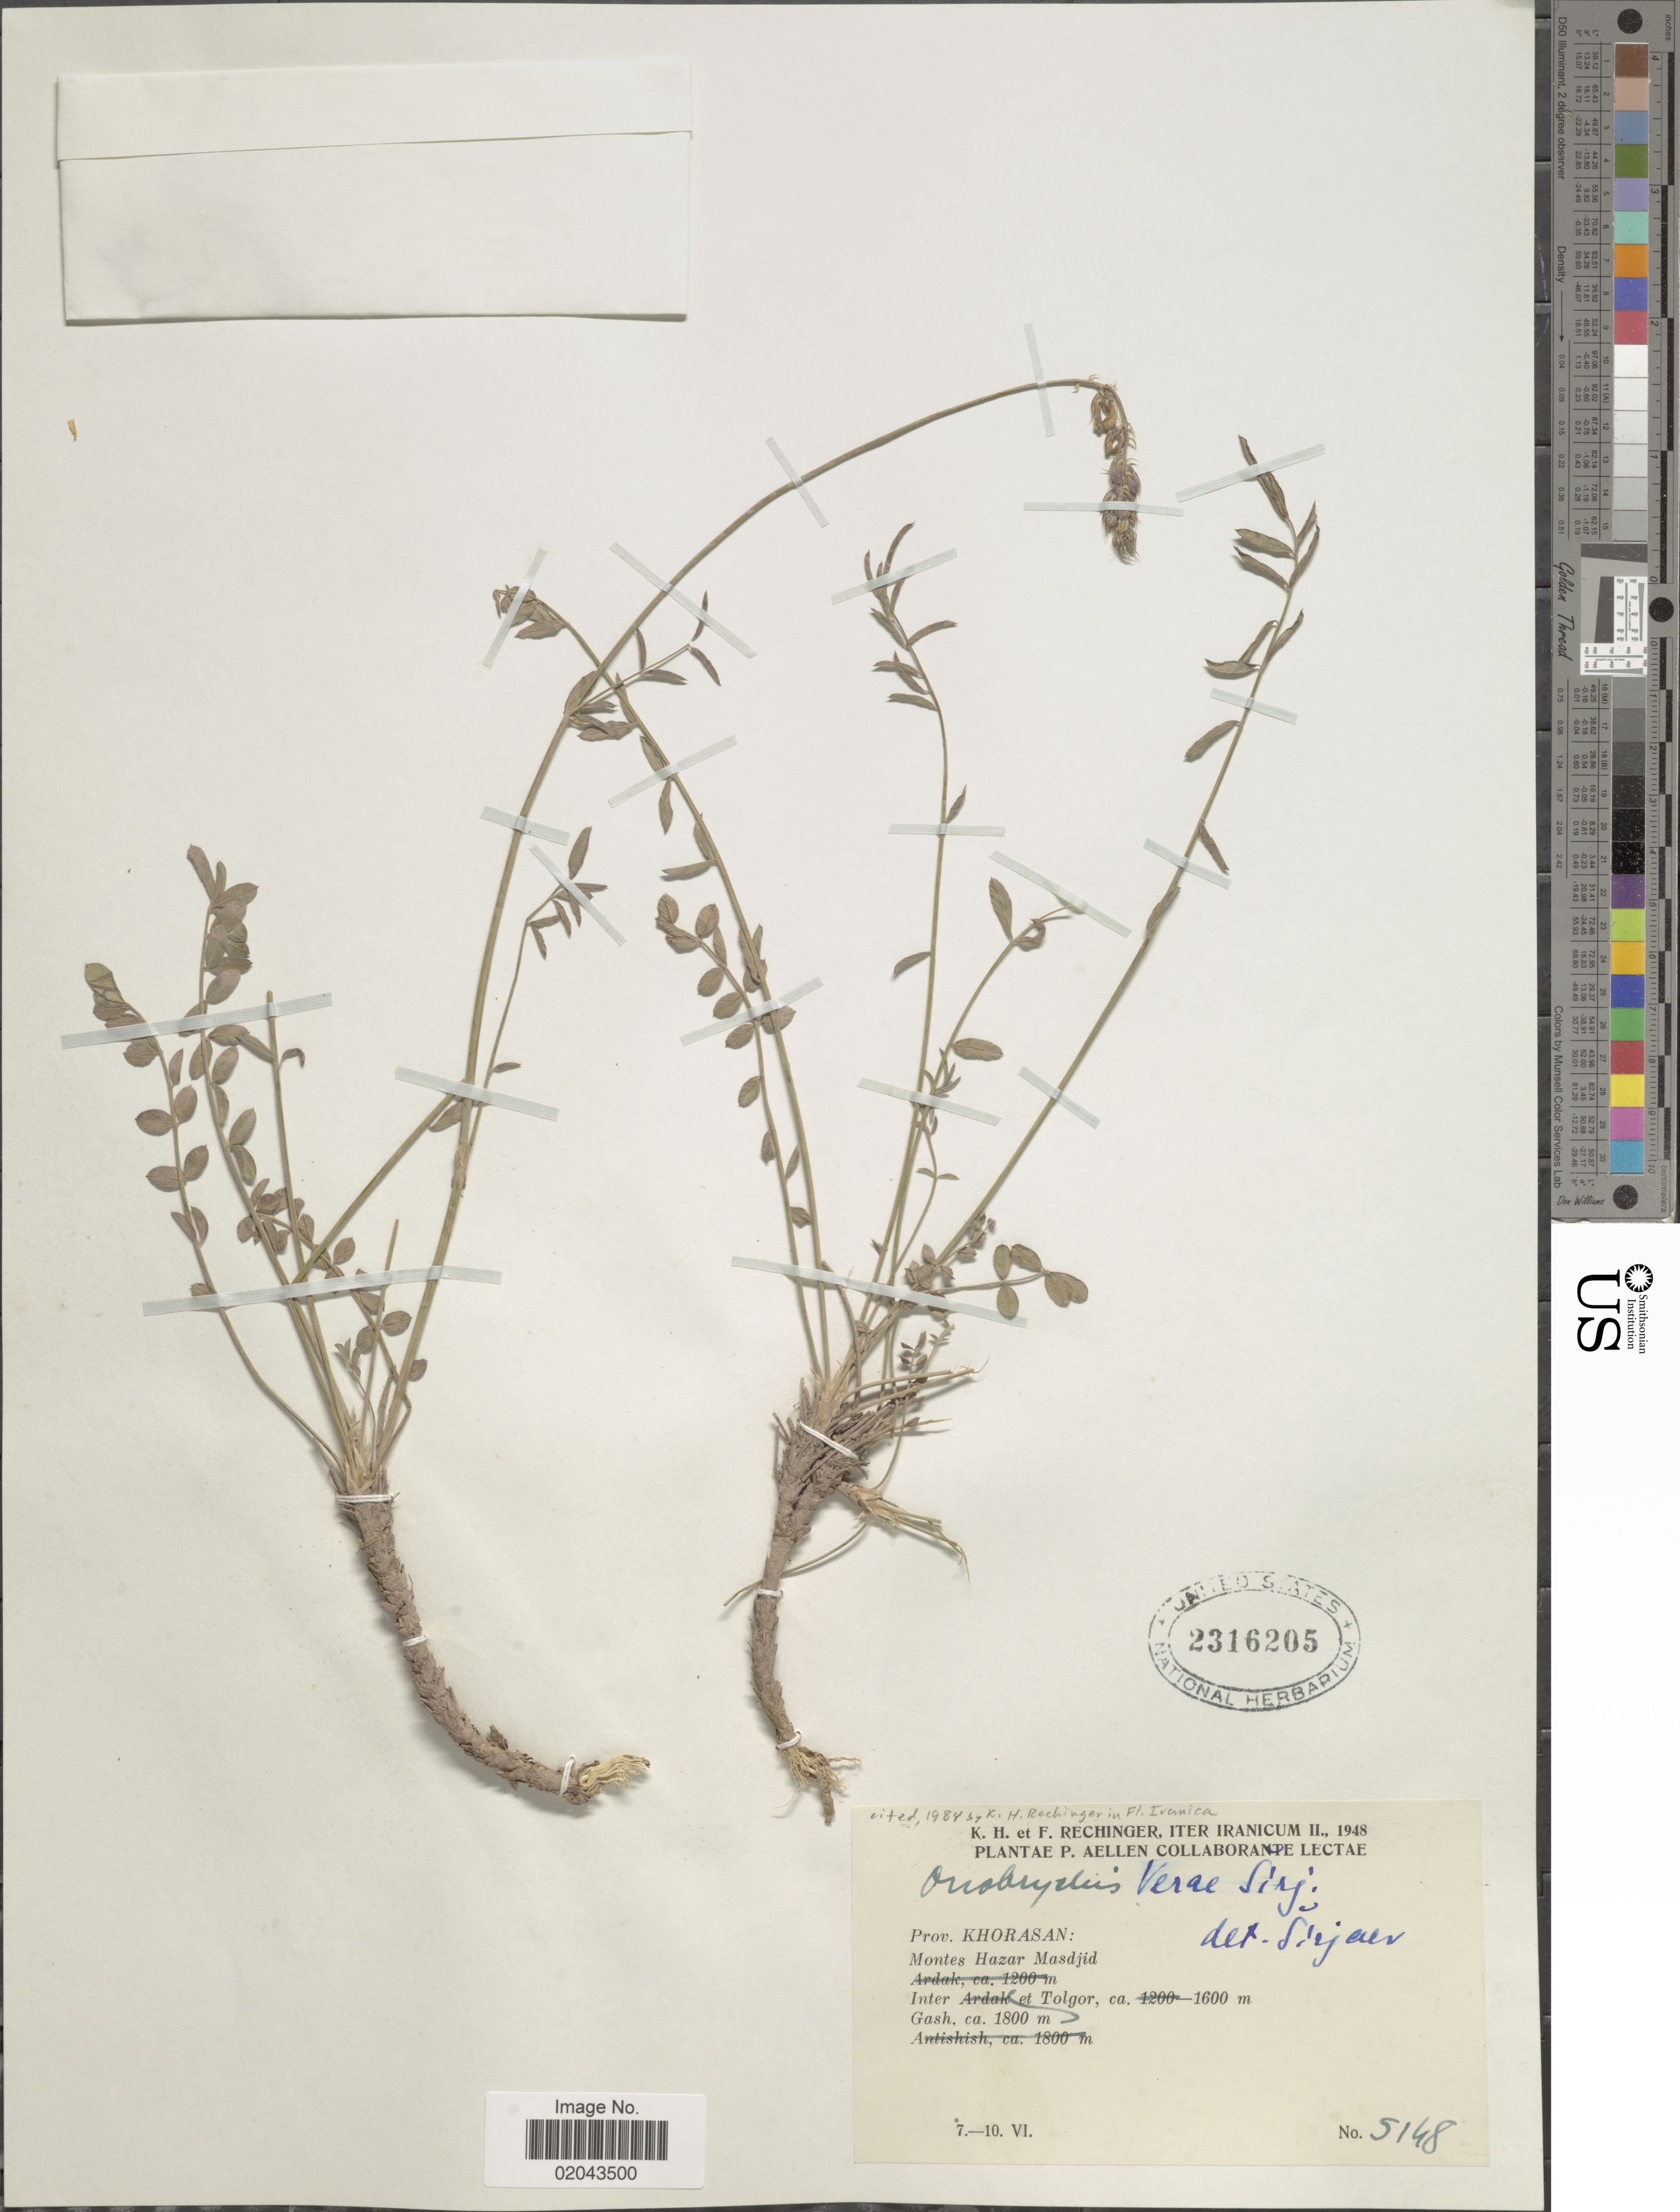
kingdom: Plantae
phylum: Tracheophyta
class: Magnoliopsida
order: Fabales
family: Fabaceae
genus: Onobrychis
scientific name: Onobrychis verae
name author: Širj.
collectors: K. H. Rechinger & F. Rechinger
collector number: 5148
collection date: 1948-06-07/1948-06-10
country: Iran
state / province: Khorasan [obsolete]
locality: Iter Iranicum, Prov. Khorasan, Montes Hazar Masdjid, Inter Tolgor, Gash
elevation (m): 1600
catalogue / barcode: US 2316205